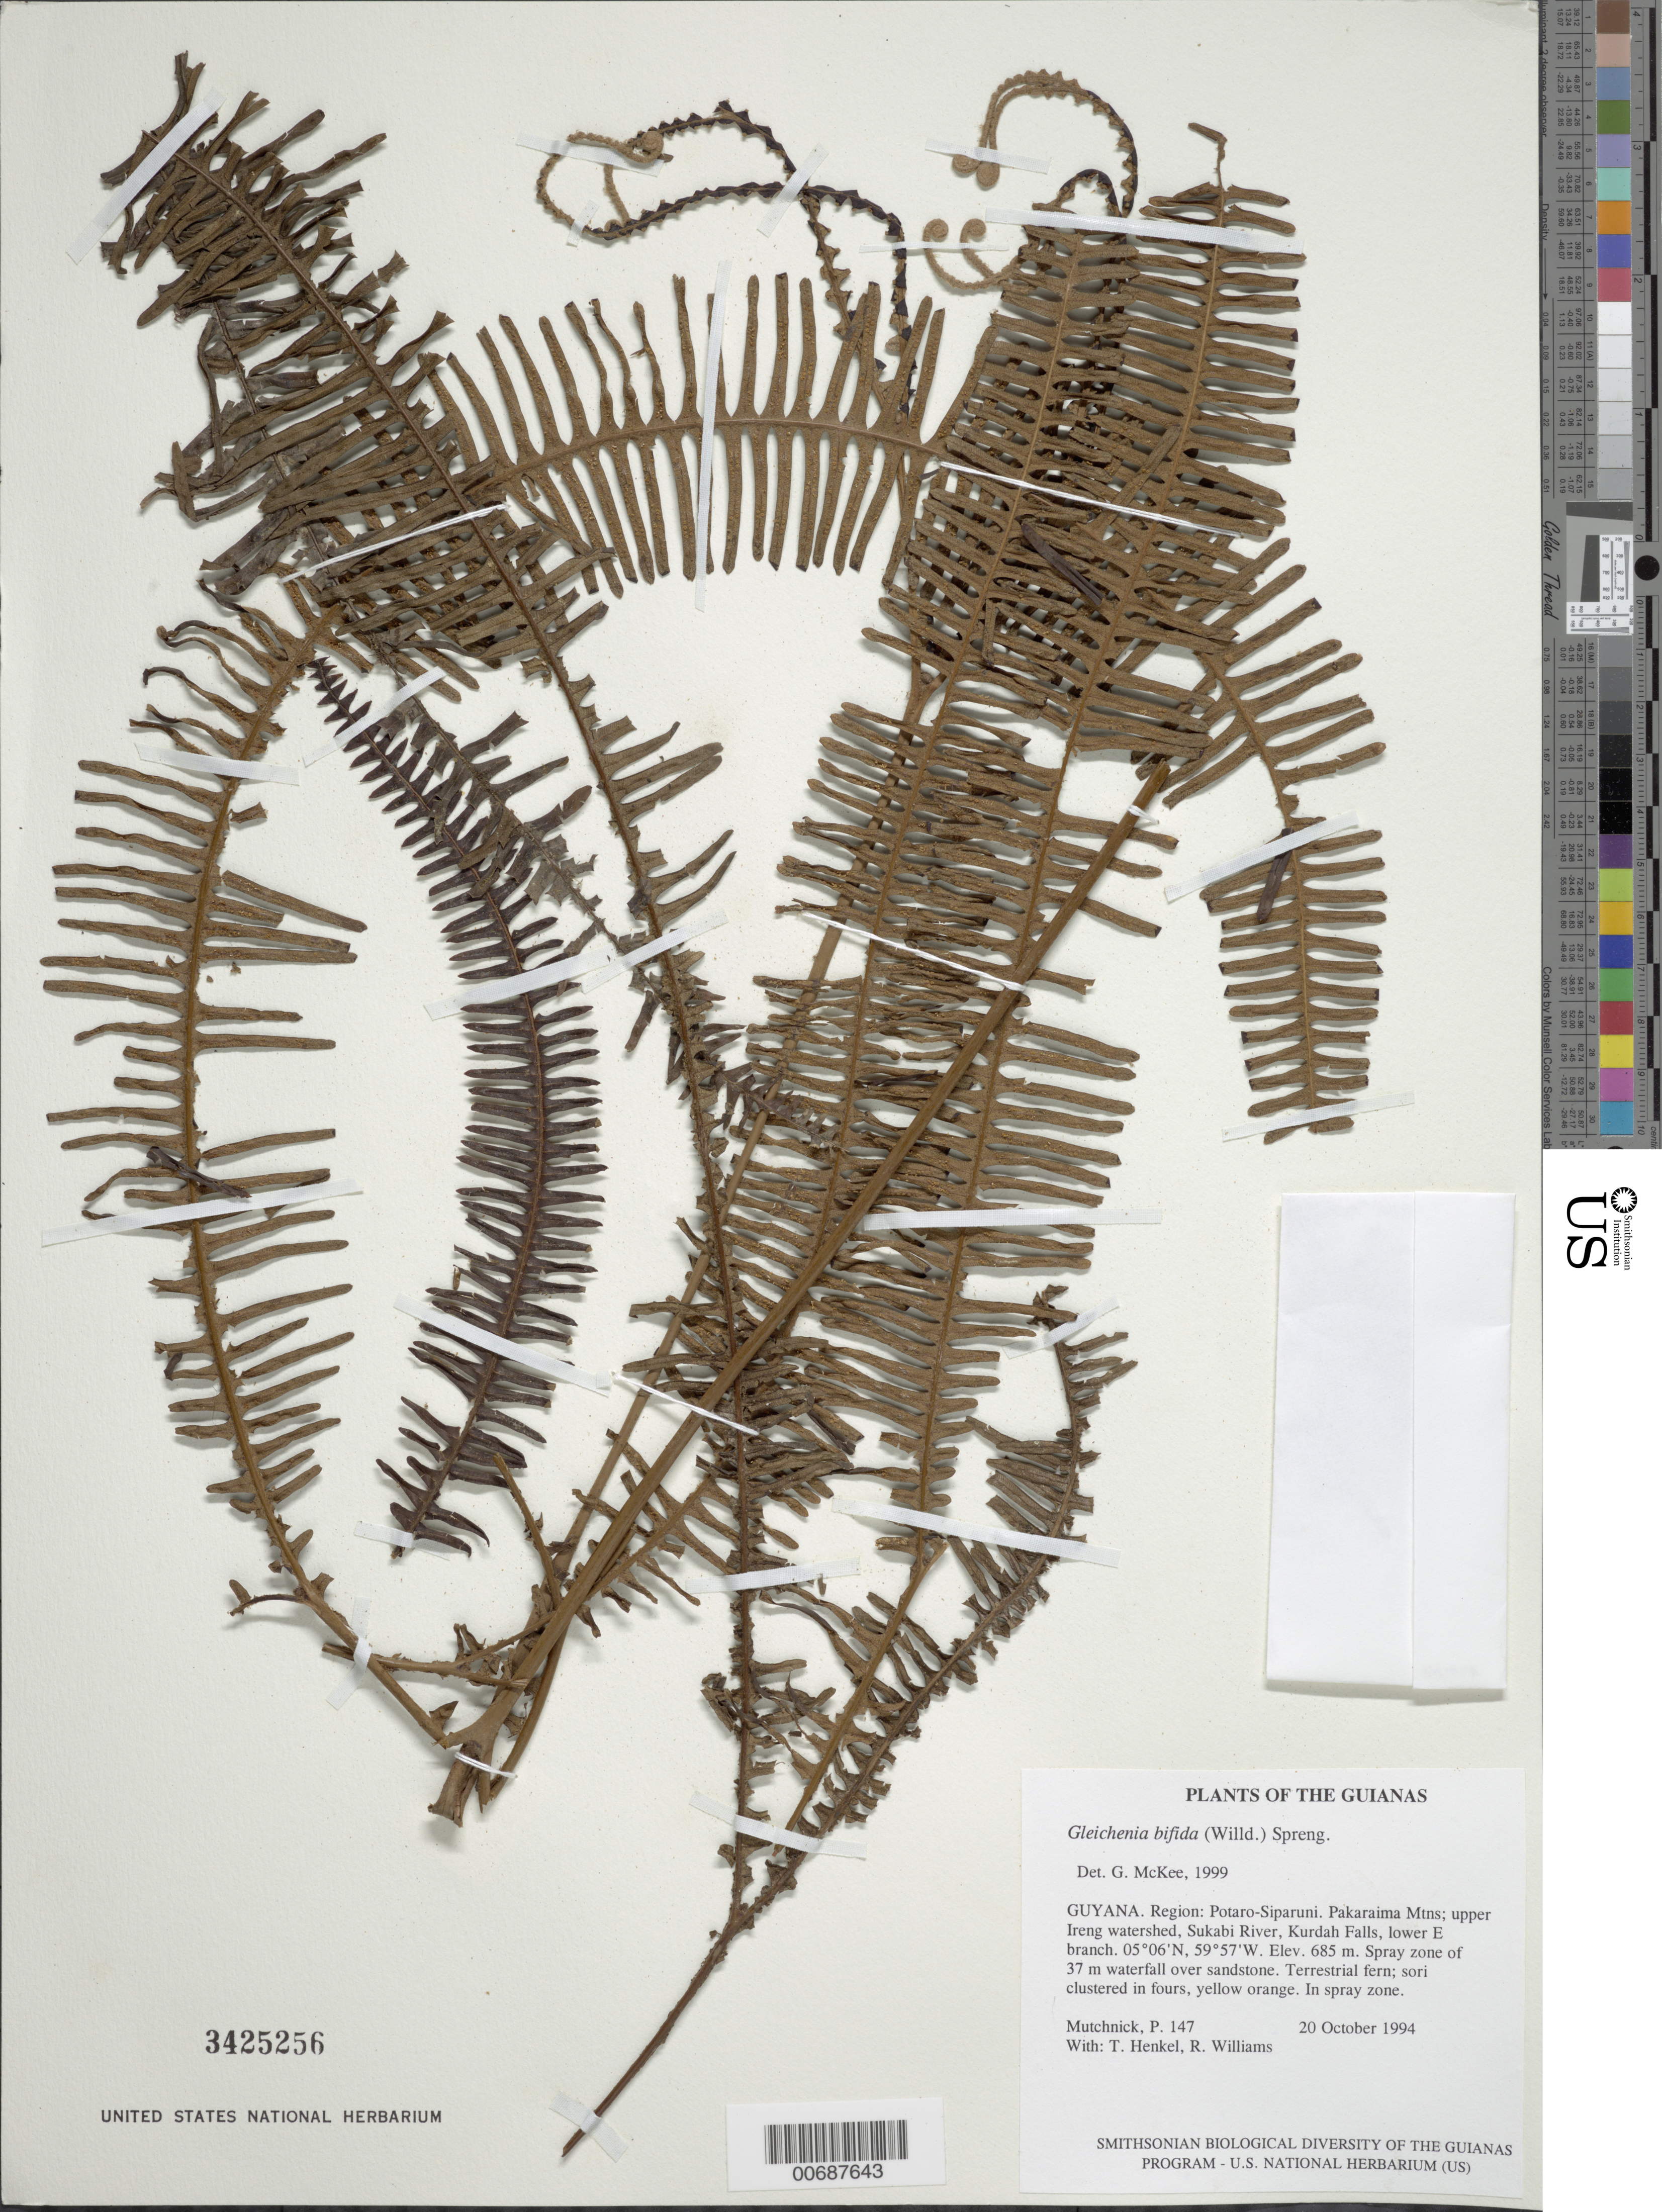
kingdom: Plantae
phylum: Tracheophyta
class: Polypodiopsida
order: Gleicheniales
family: Gleicheniaceae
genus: Sticherus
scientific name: Sticherus bifidus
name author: (Willd.) Ching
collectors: P. Mutchnick, T. Henkel & R. Williams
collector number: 147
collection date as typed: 20 October 1994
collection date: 1994-10-20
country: Guyana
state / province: Potaro-Siparuni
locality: Pakaraima Mtns; upper Ireng watershed, Sukabi River, Kurdah Falls, lower E branch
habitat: Spray zone of 37 m waterfall over sandstone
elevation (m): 685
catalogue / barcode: US 3425256